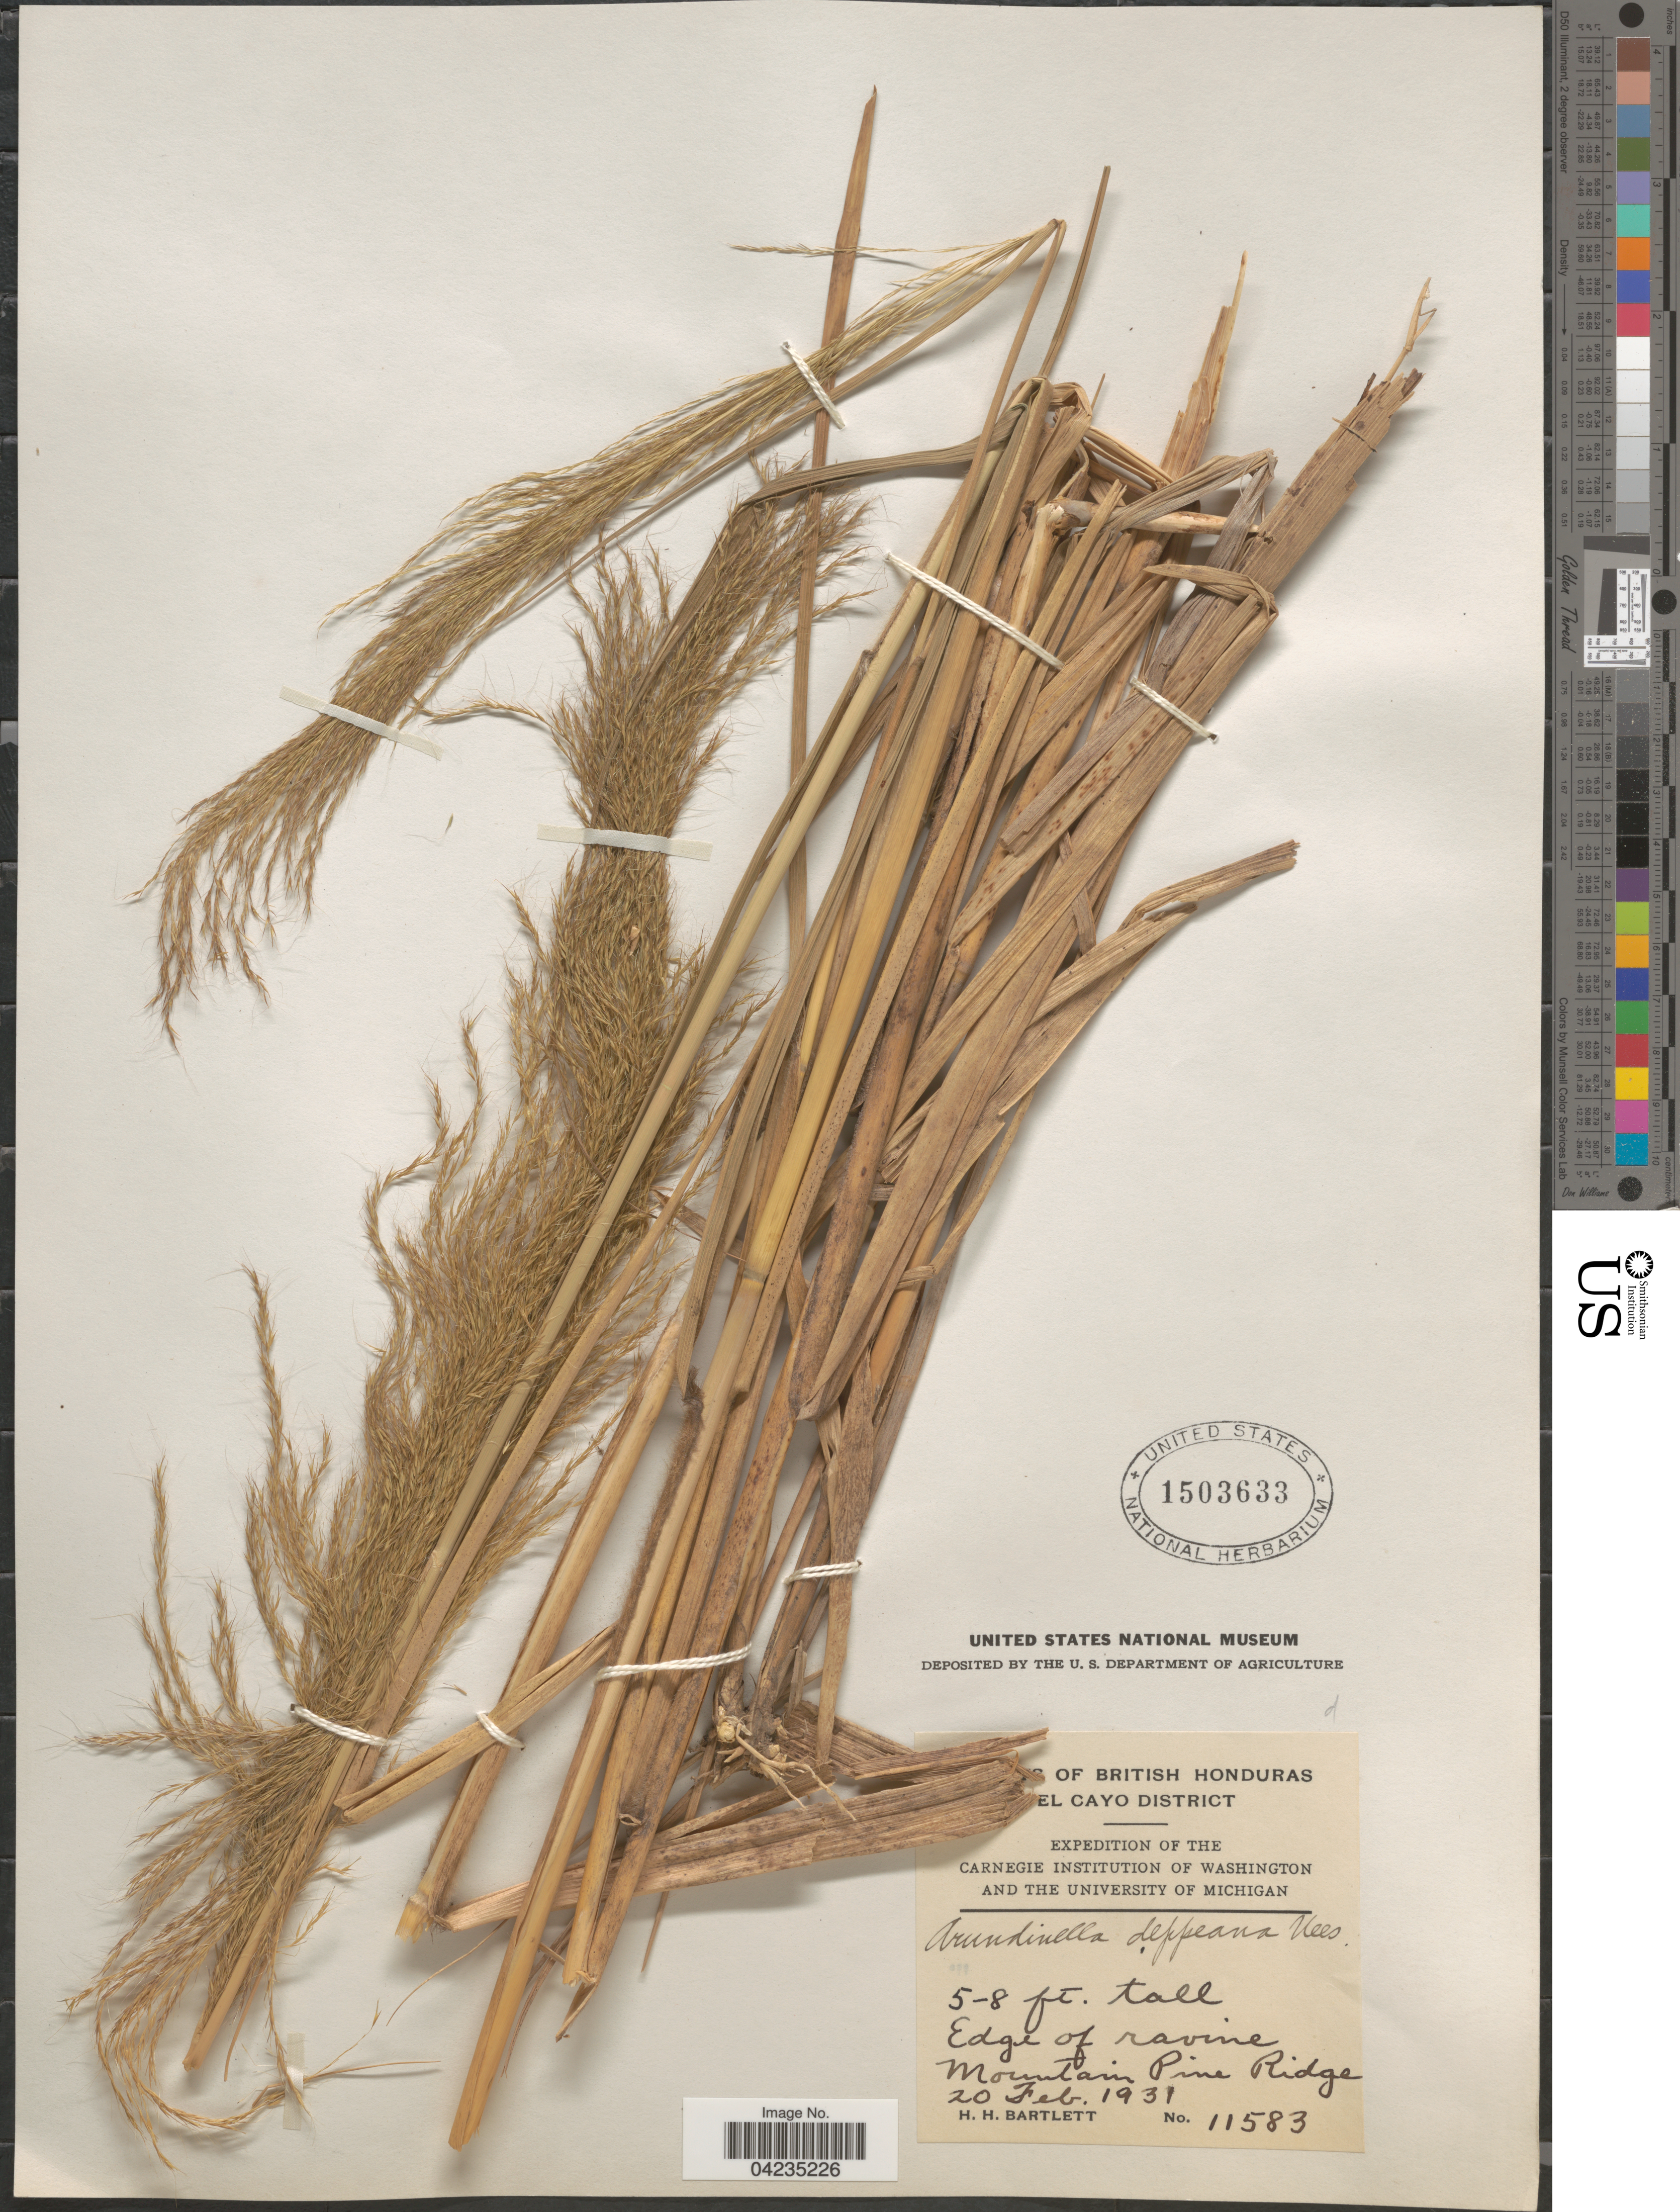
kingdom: Plantae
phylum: Tracheophyta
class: Liliopsida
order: Poales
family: Poaceae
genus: Arundinella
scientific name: Arundinella deppeana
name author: Nees ex Steud.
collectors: H. H. Bartlett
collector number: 11583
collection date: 1931-02-20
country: Belize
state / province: Cayo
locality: British Honduras. El Cayo District. Expedition of the Carnegie Institution of Washington and the University of Michigan. Edge of ravine. Mountain Pine Ridge.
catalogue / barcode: US 1503633